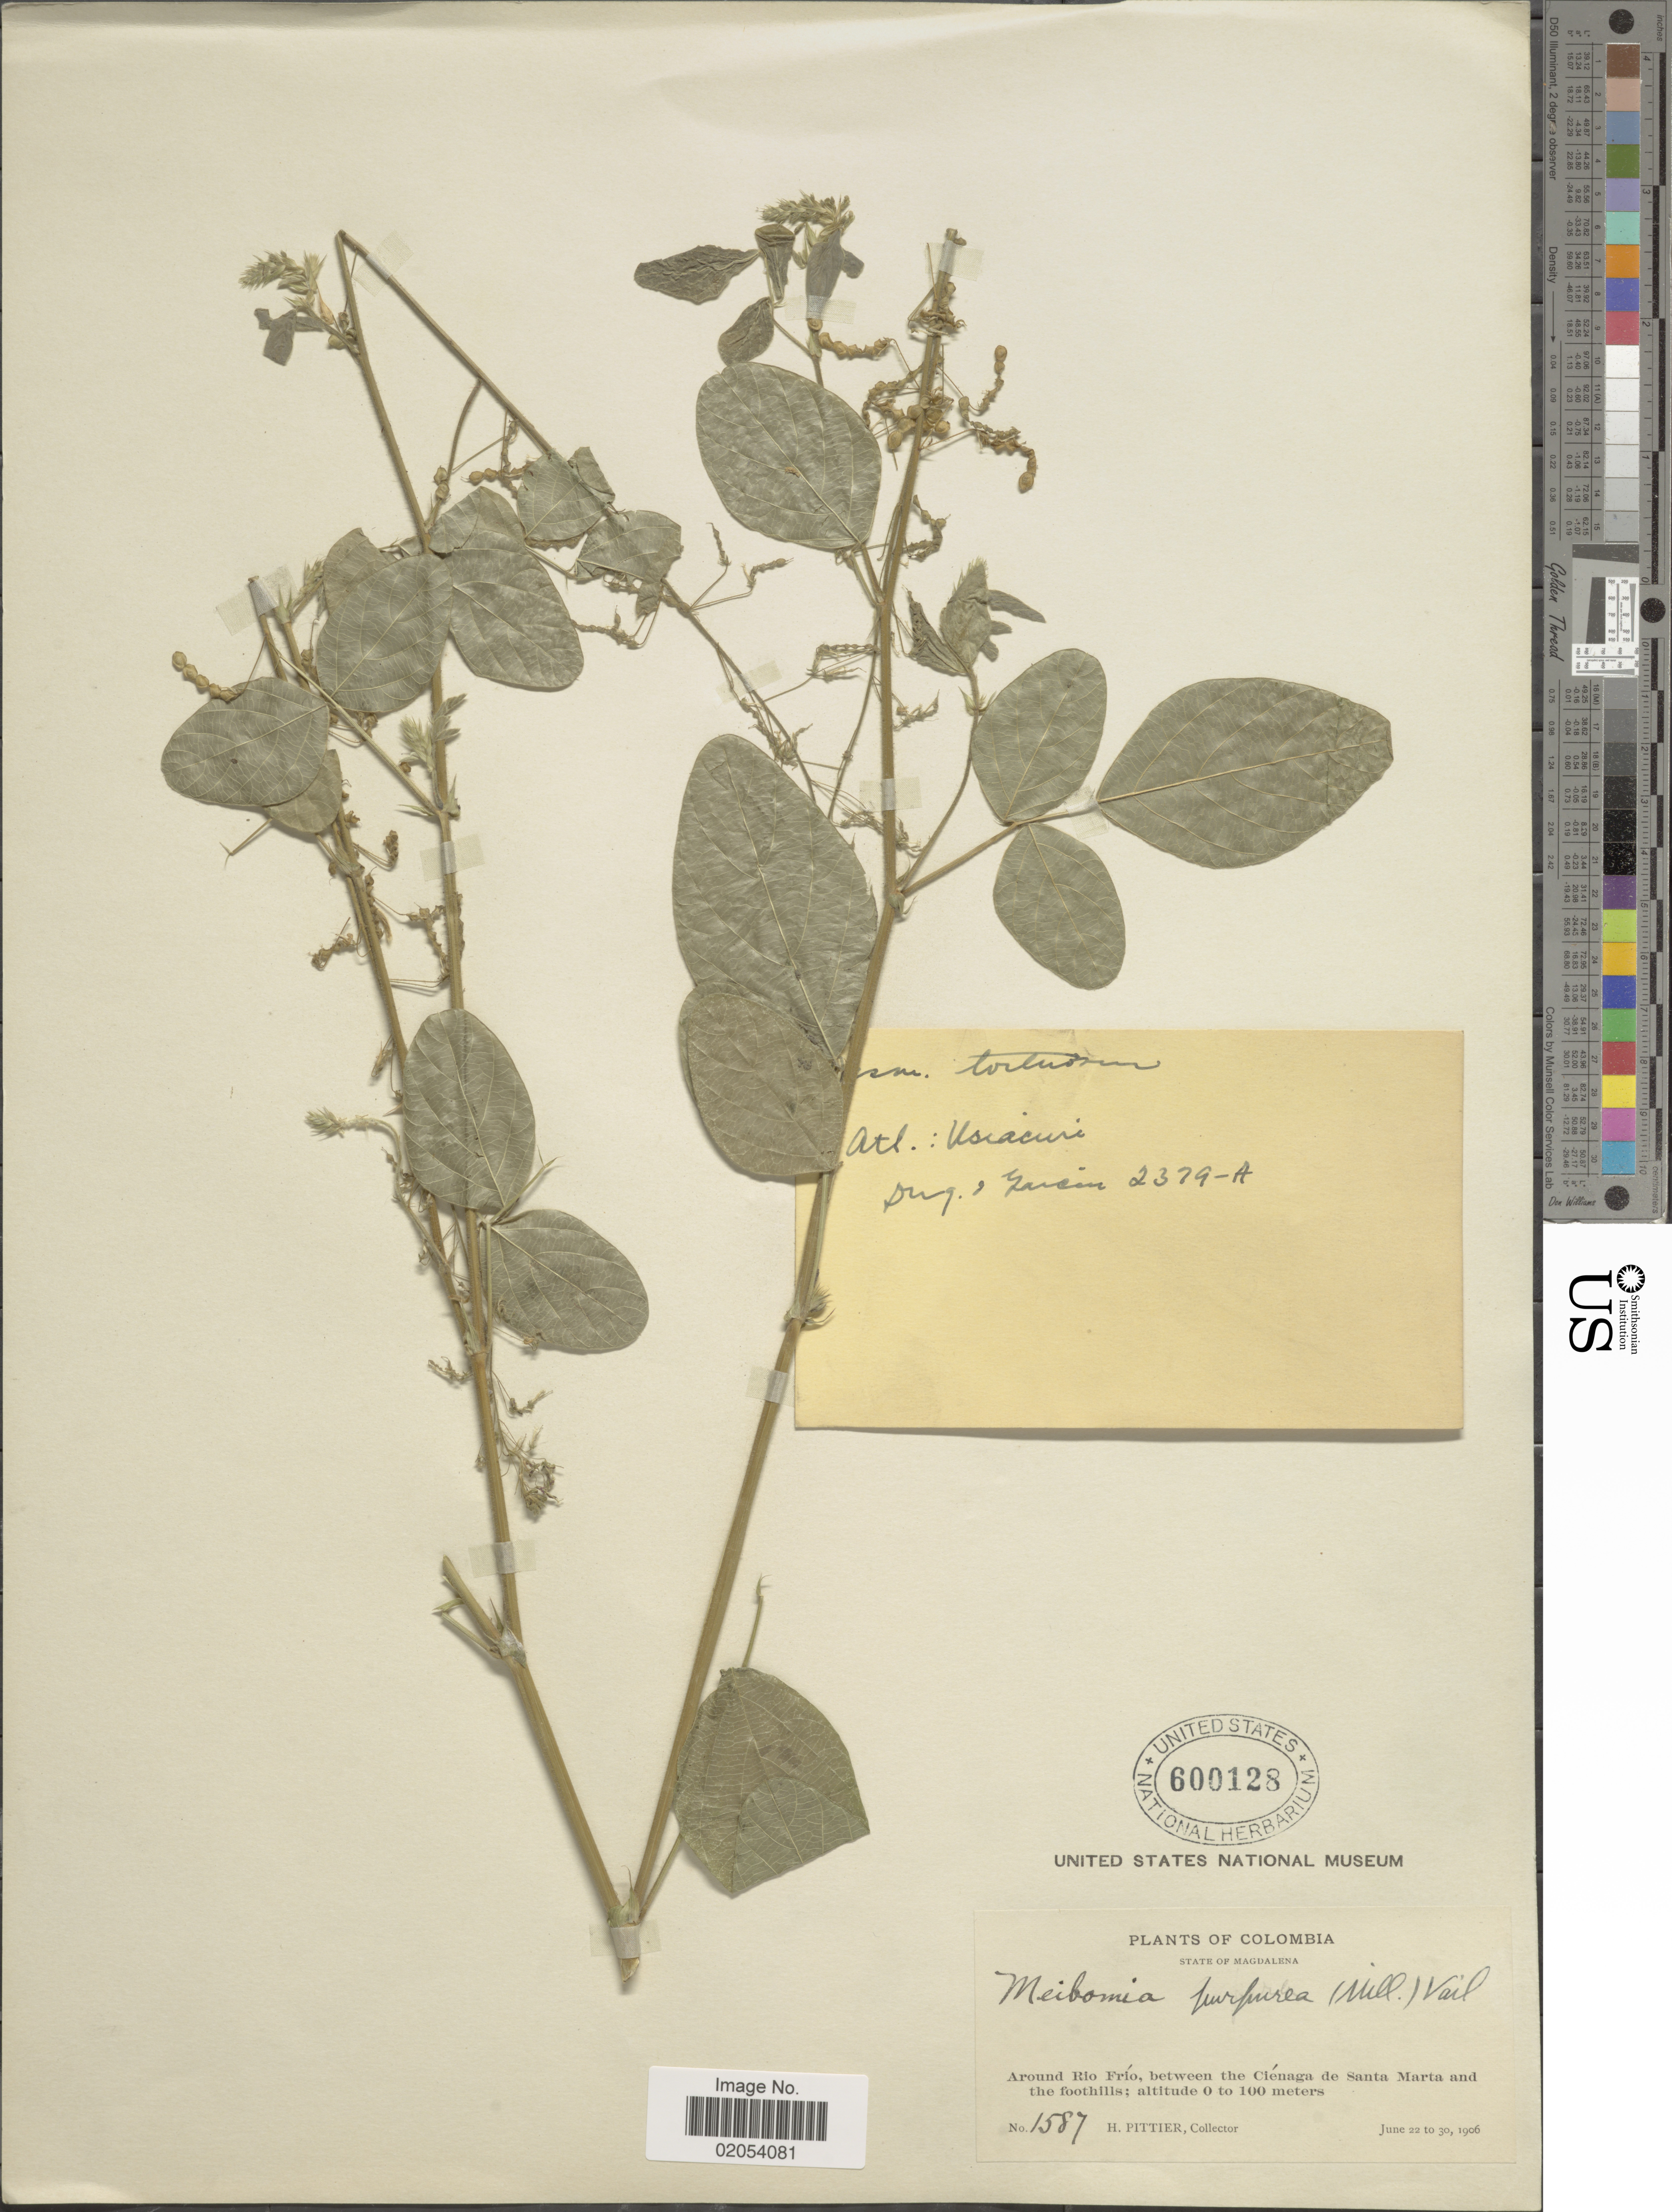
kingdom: Plantae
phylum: Tracheophyta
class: Magnoliopsida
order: Fabales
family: Fabaceae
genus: Desmodium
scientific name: Desmodium tortuosum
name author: (Sw.) DC.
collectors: H. F. Pittier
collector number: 1587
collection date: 1906-06-22/1906-06-30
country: Colombia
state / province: Magdalena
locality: Around Rio Fr4io, between the Cienaga de Santa Marta and the foothills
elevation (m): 0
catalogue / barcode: US 600128